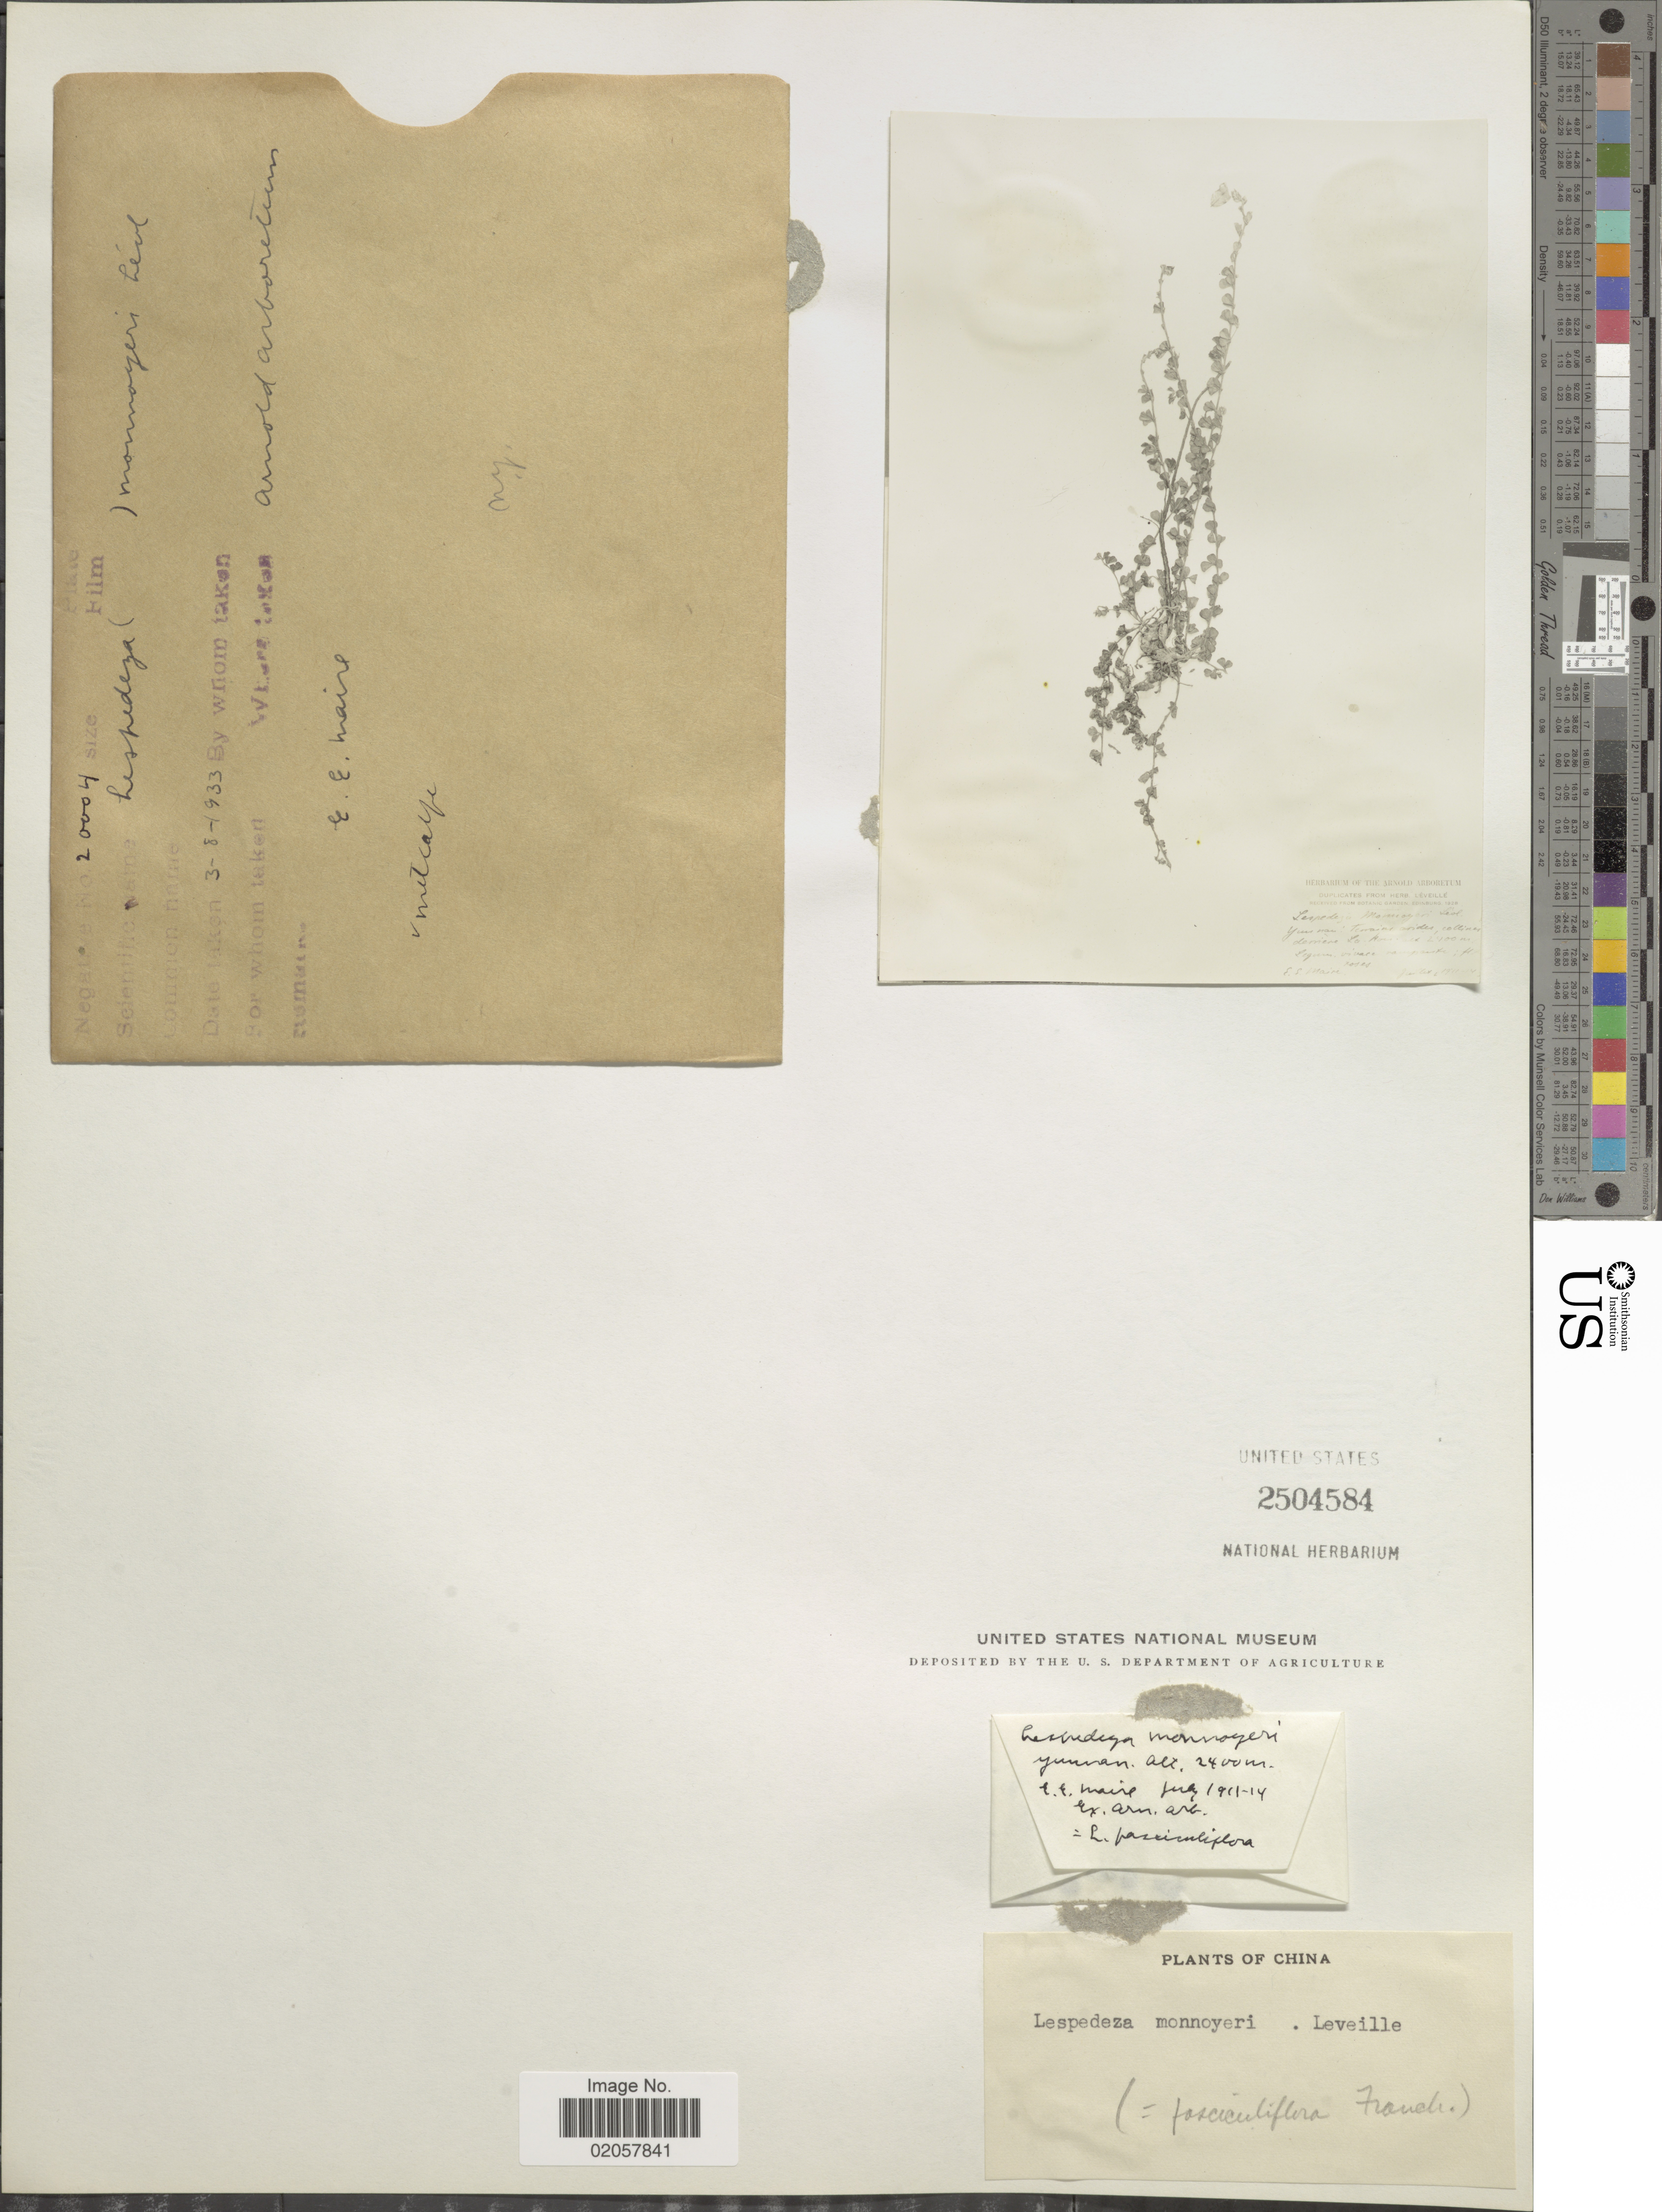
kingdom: Plantae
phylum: Tracheophyta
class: Magnoliopsida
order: Fabales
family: Fabaceae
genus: Lespedeza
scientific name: Lespedeza fasciculiflora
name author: Franch.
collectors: E. E. Maire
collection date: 1911-07/1914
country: China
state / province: Yunnan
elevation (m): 2400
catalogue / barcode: US 2504584